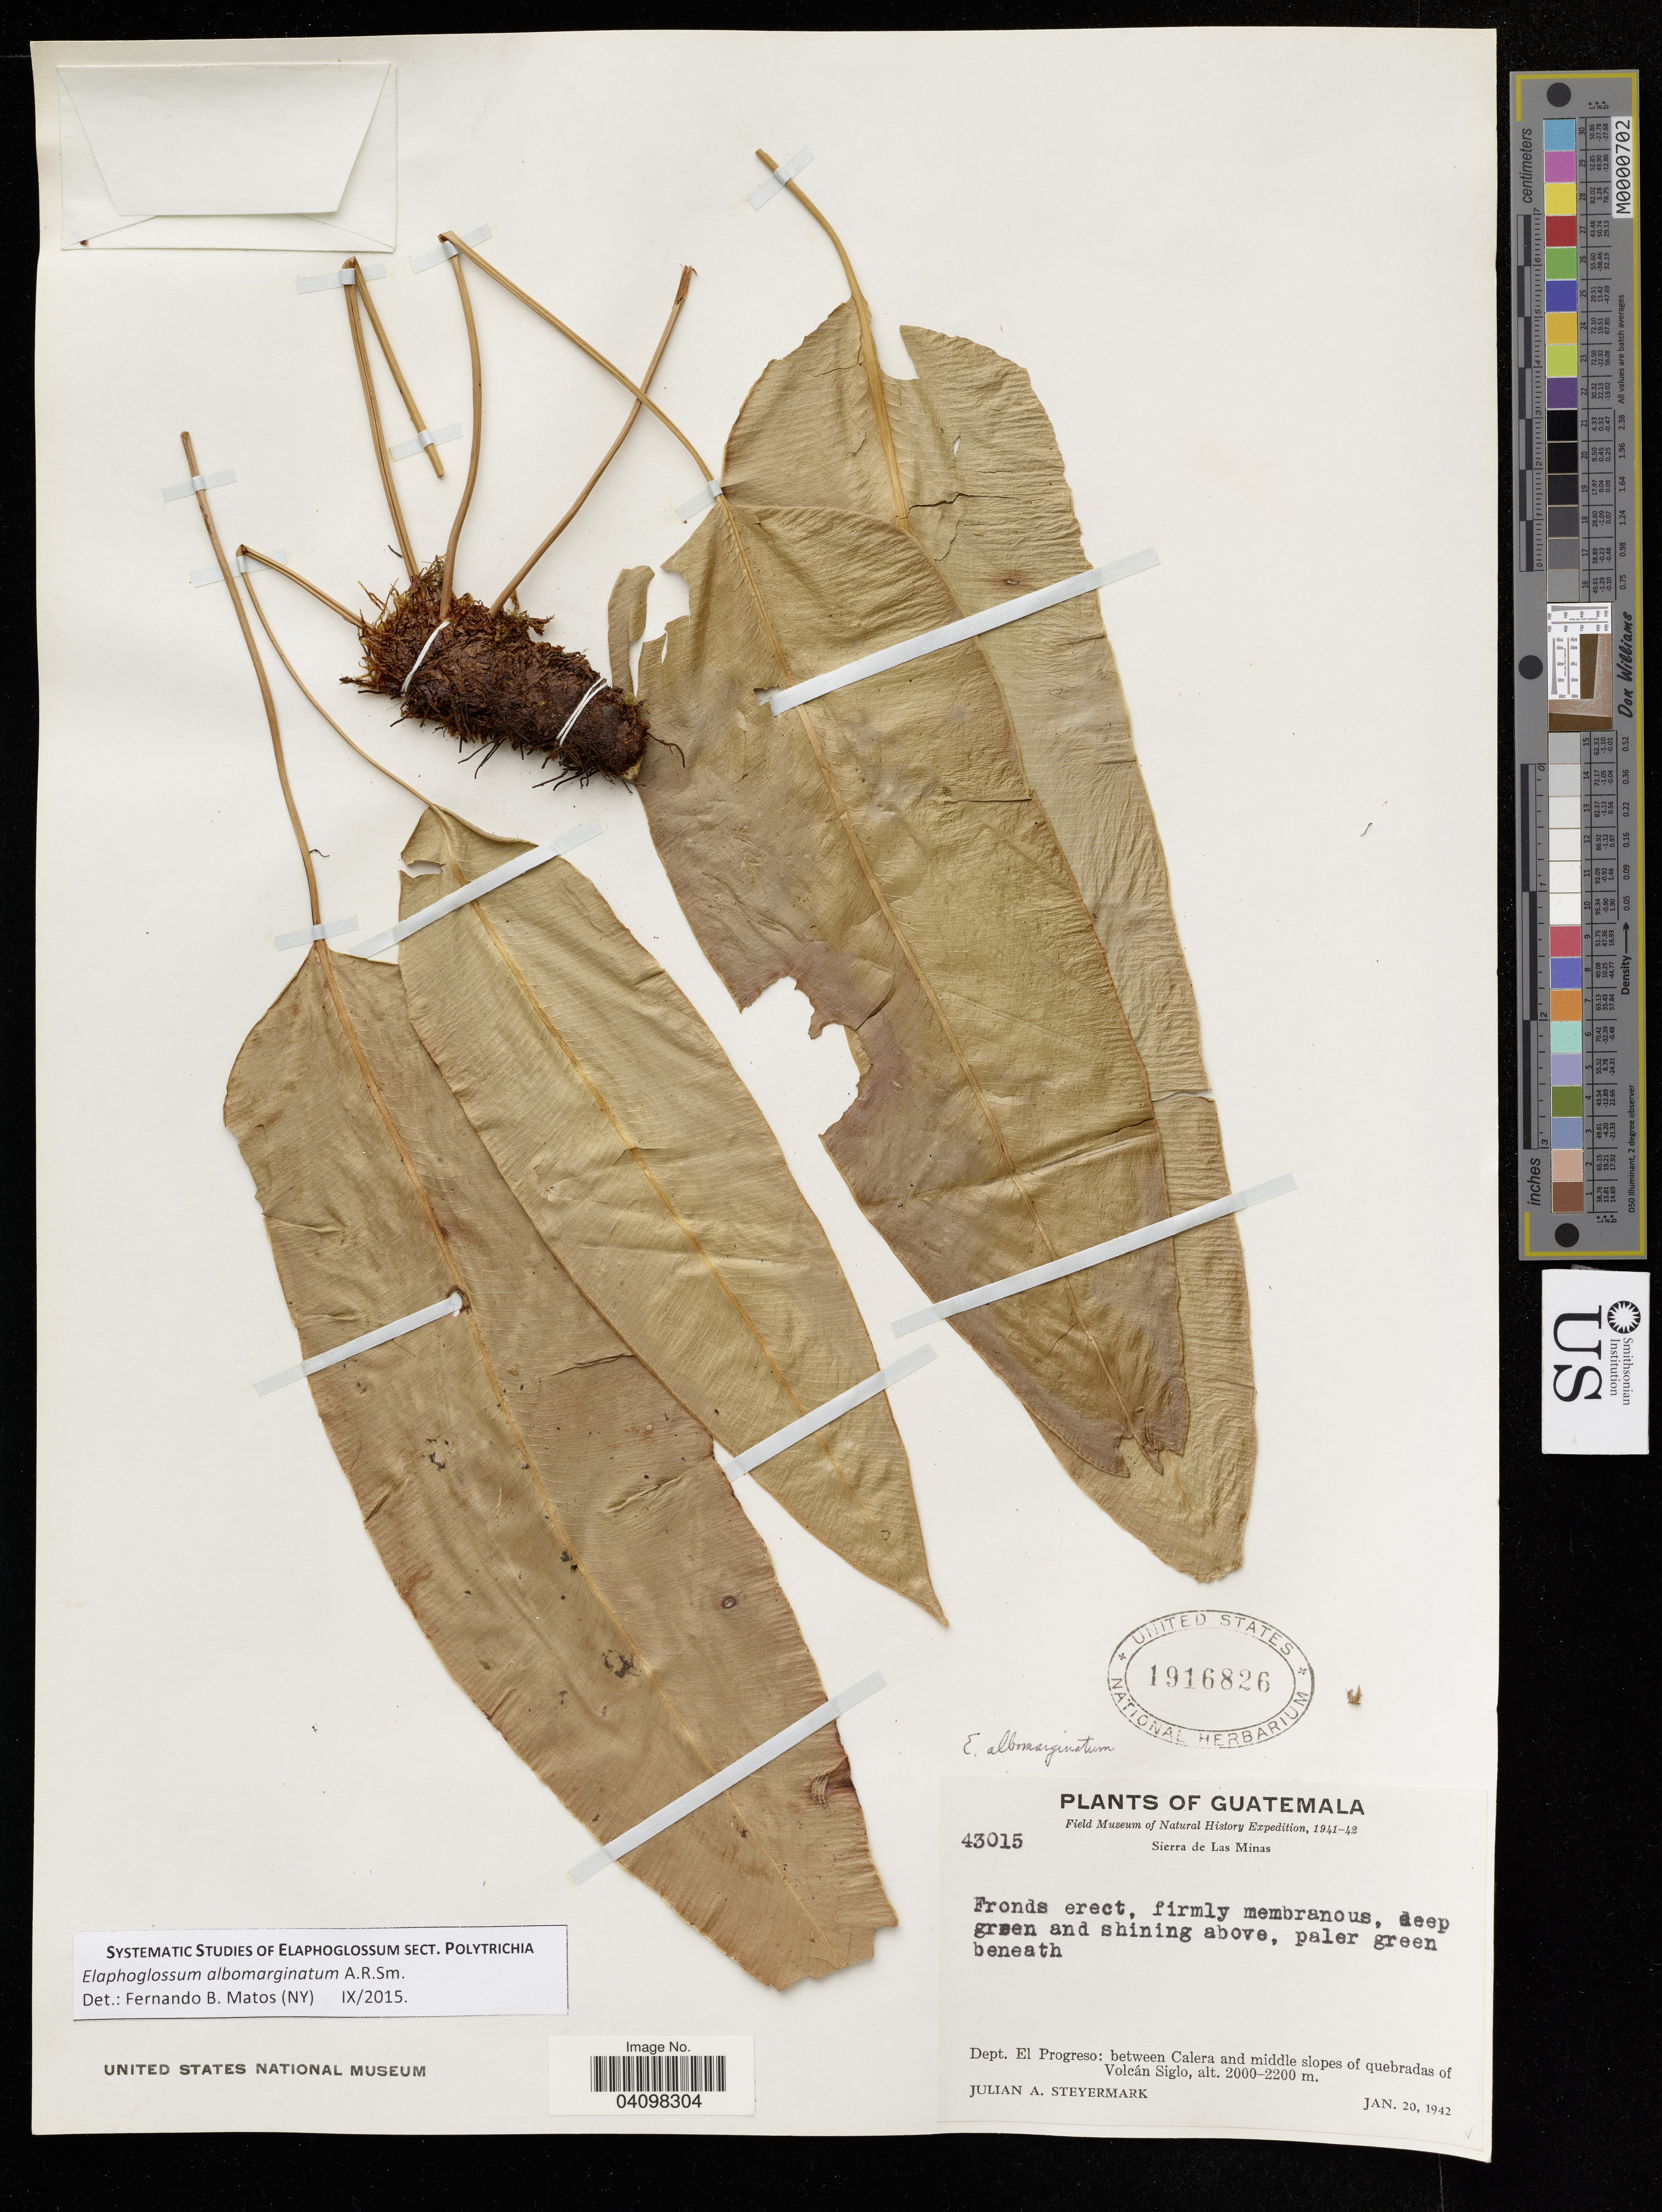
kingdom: Plantae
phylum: Tracheophyta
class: Polypodiopsida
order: Polypodiales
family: Dryopteridaceae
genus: Elaphoglossum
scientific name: Elaphoglossum albomarginatum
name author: A.R. Sm.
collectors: J. Steyermark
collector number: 43015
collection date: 1942-01-20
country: Guatemala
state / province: El Progreso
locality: Between Calera and middle slopes of quebradas of Volcán Siglo.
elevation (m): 2000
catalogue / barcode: US 1916826